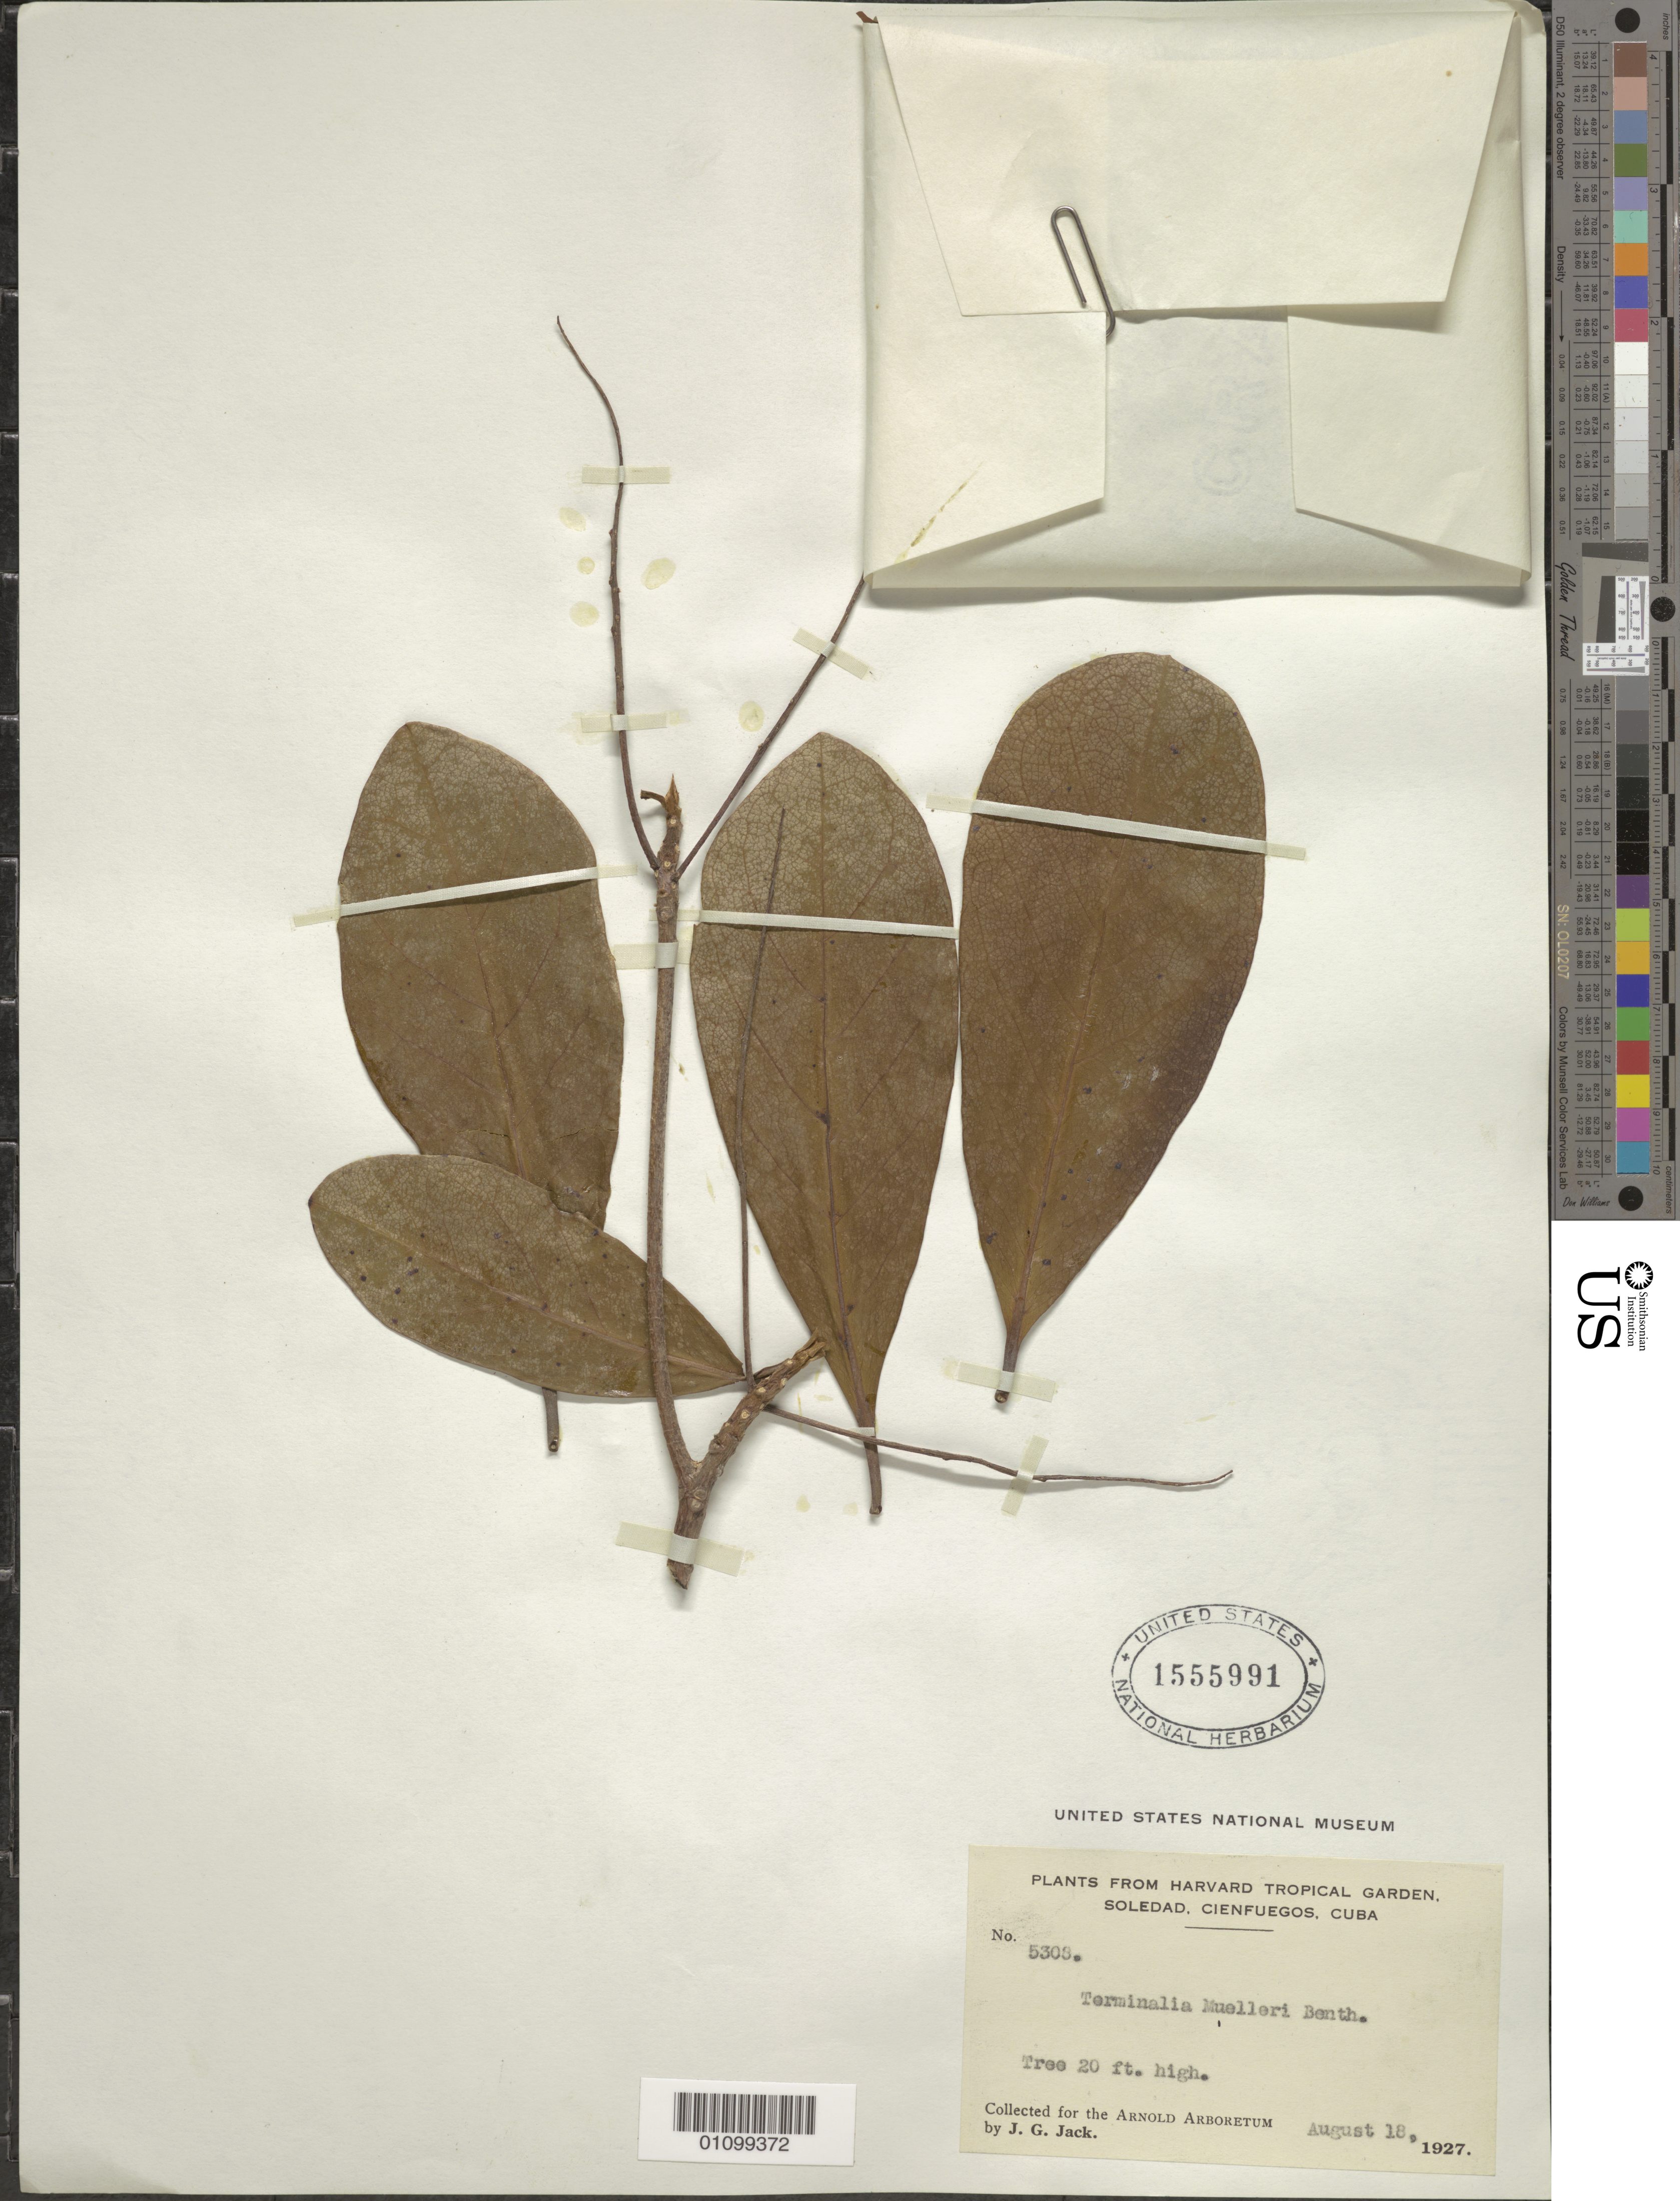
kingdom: Plantae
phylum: Tracheophyta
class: Magnoliopsida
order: Myrtales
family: Combretaceae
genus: Terminalia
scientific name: Terminalia muelleri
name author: Benth.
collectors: J. G. Jack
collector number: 5308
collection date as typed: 18 Aug 1927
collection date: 1927-08-18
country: Cuba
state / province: Cienfuegos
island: Cuba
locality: Soledad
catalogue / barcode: US 1555991